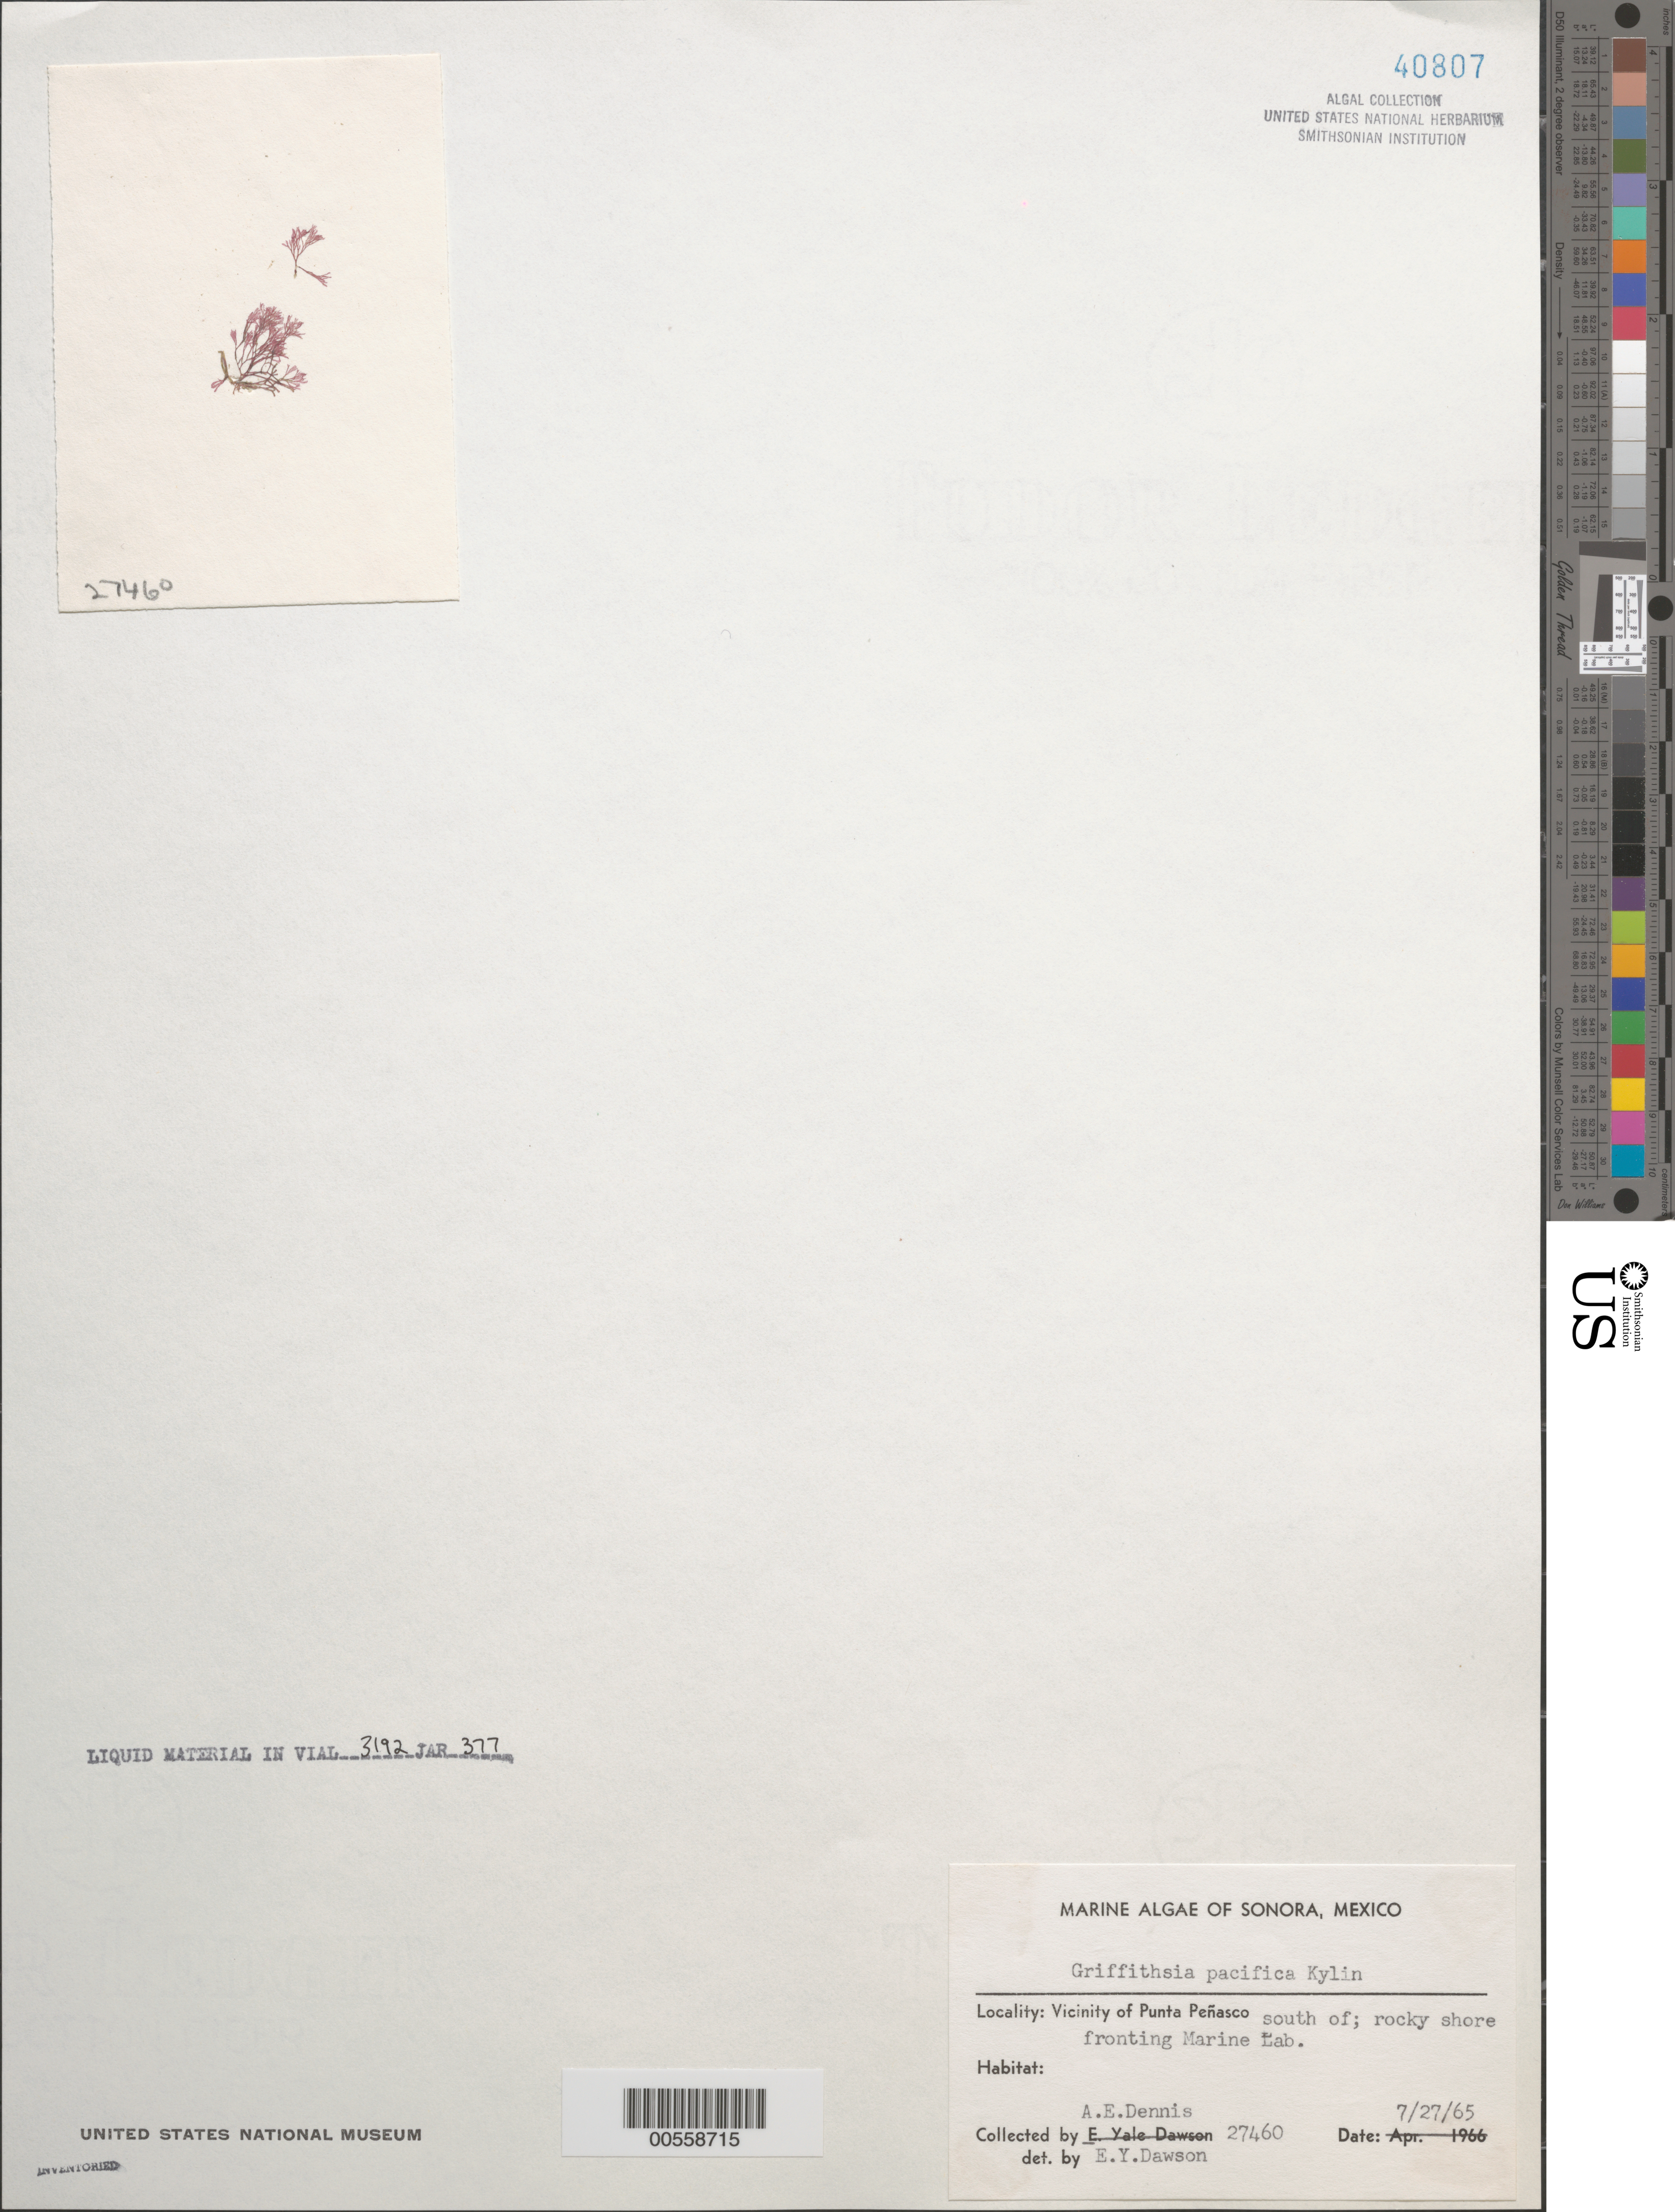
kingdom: Plantae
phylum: Rhodophyta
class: Florideophyceae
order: Ceramiales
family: Wrangeliaceae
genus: Griffithsia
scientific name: Griffithsia pacifica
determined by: Dawson, E. Y.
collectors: A. Dennis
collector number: EYD 27460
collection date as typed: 27 Jul 1965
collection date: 1965-07-27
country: Mexico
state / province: Sonora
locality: Marine laboratory shore, south of Punta Penasco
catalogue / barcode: US 40807